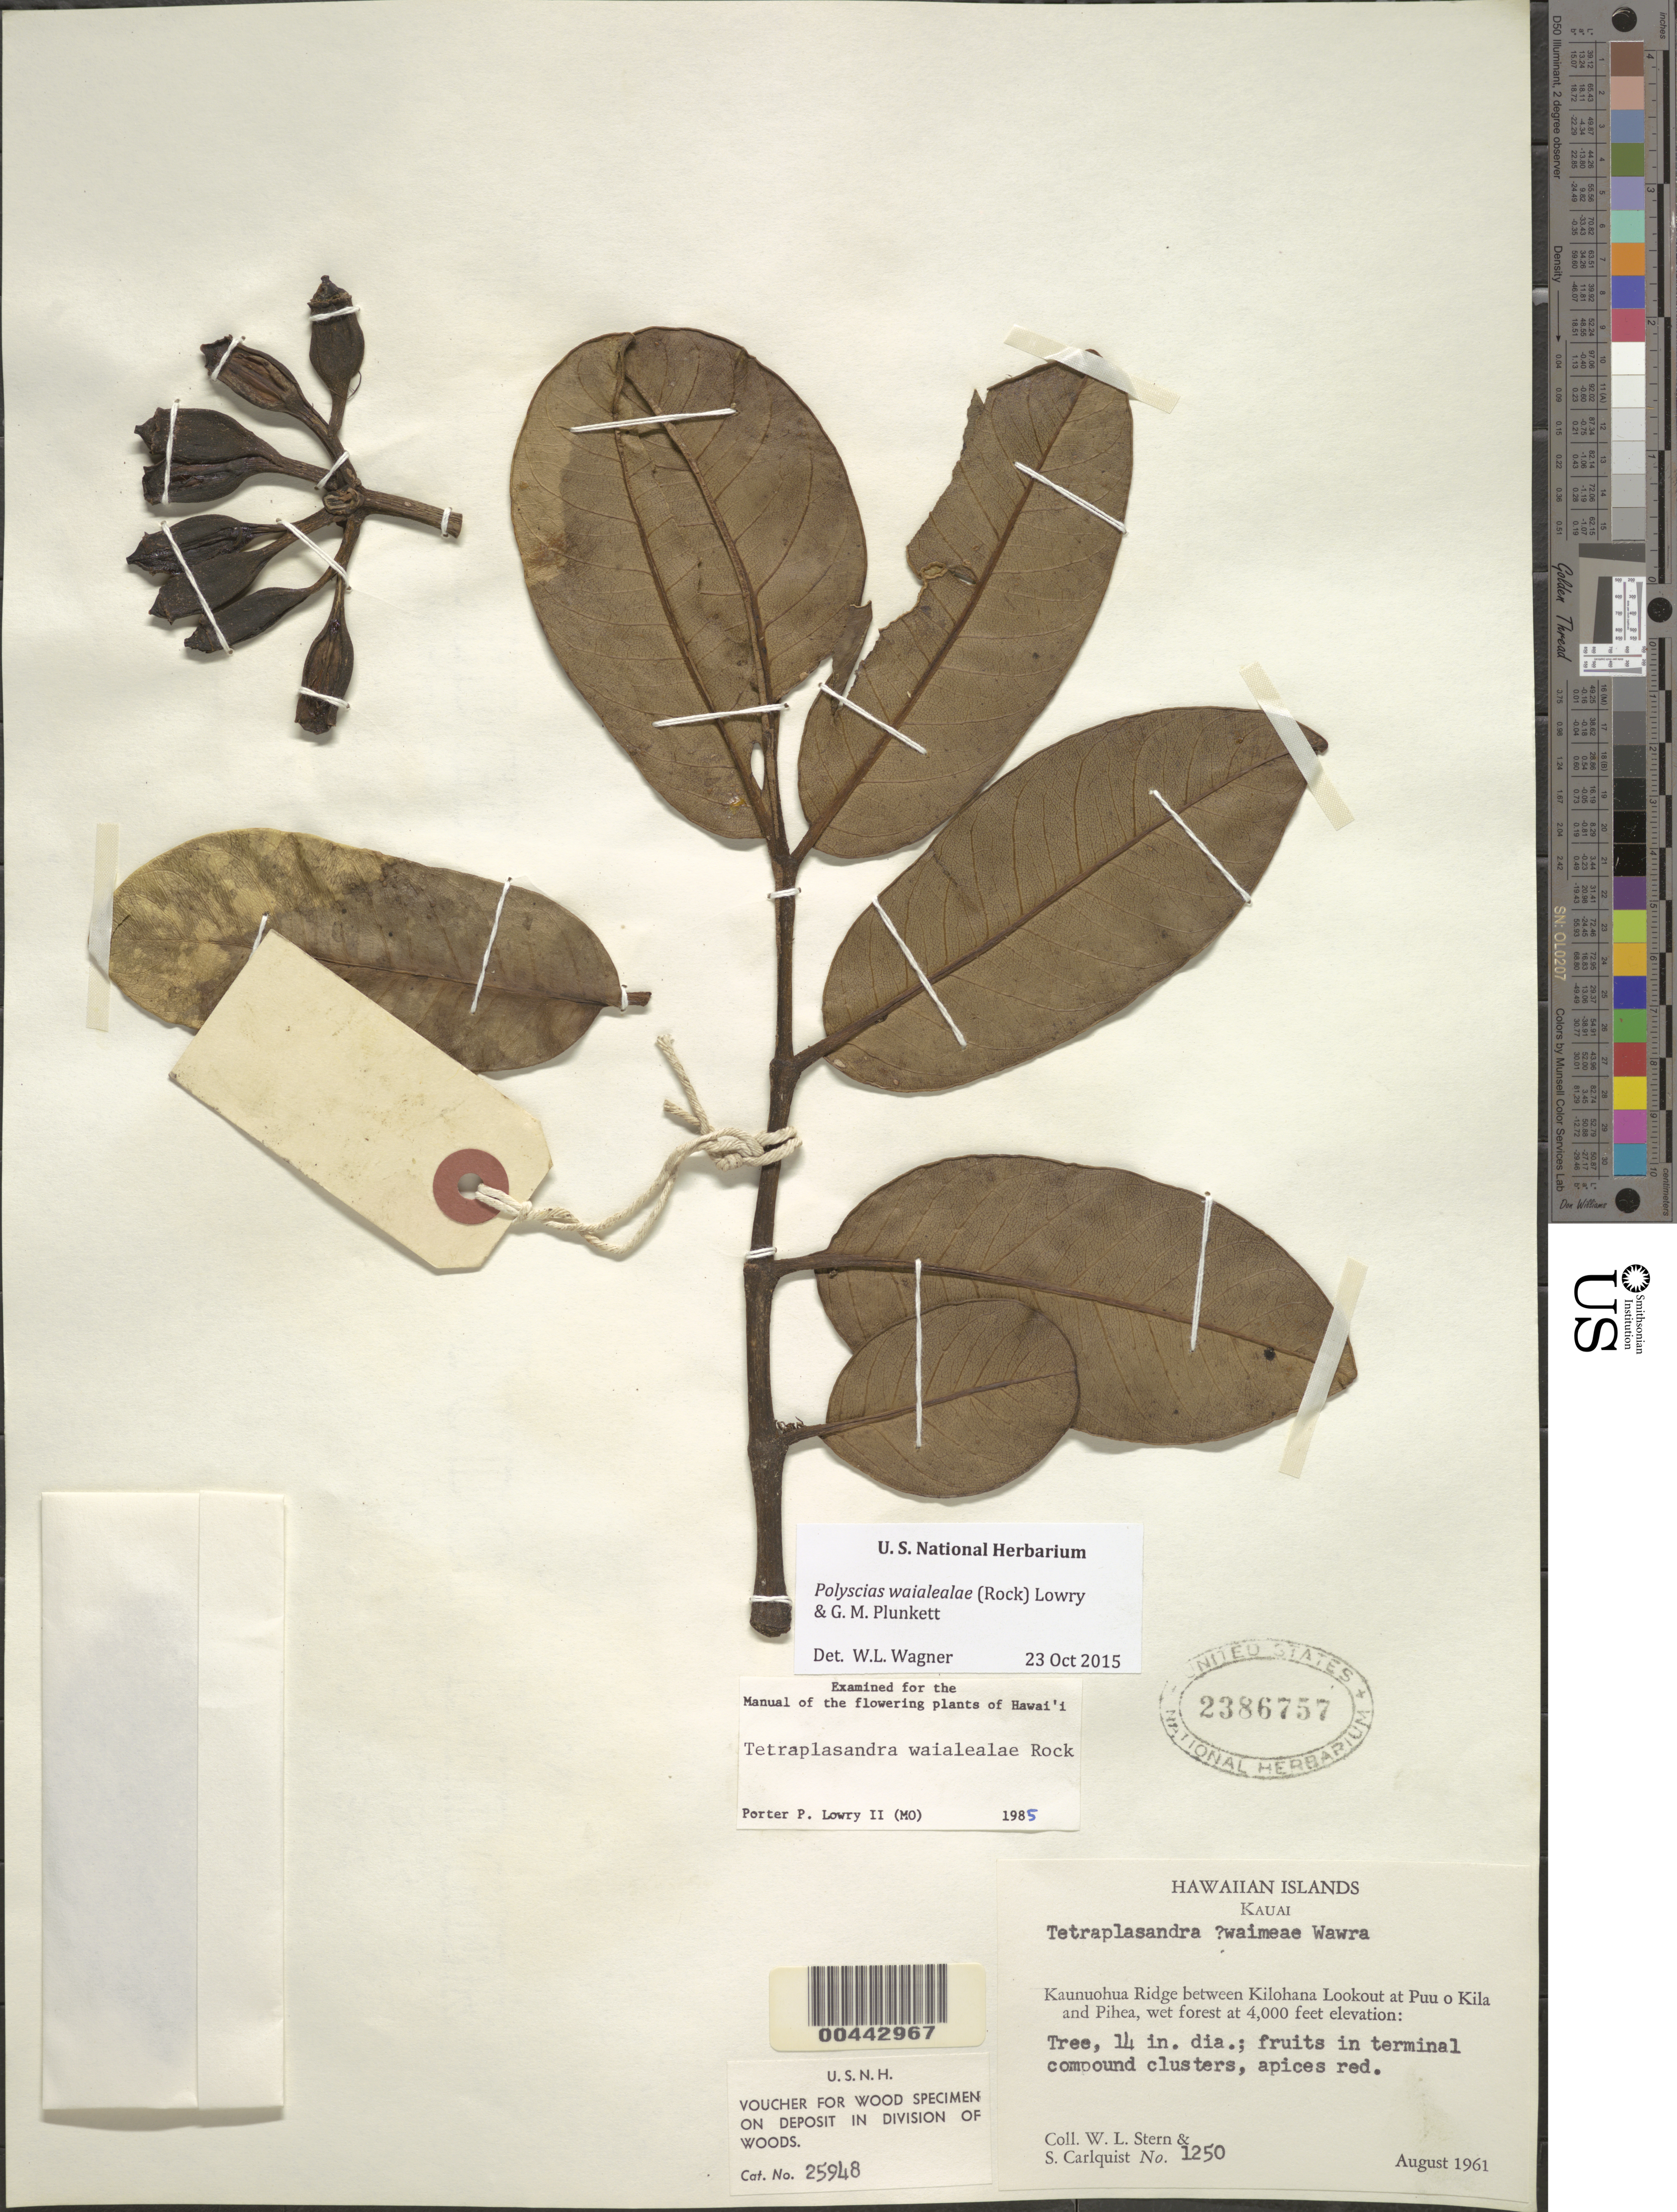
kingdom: Plantae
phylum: Tracheophyta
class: Magnoliopsida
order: Apiales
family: Araliaceae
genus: Polyscias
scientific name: Polyscias waialealae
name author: (Rock) Lowry & G. M. Plunkett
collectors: W. L. Stern & S. Carlquist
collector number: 1250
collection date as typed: Aug 1961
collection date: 1961-08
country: United States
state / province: Hawaii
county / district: Kauai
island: Kaua'i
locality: Kaunuohua Ridge between Kilohana Lookout at Puu o Kila and Pihea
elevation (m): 1219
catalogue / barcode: US 2386757